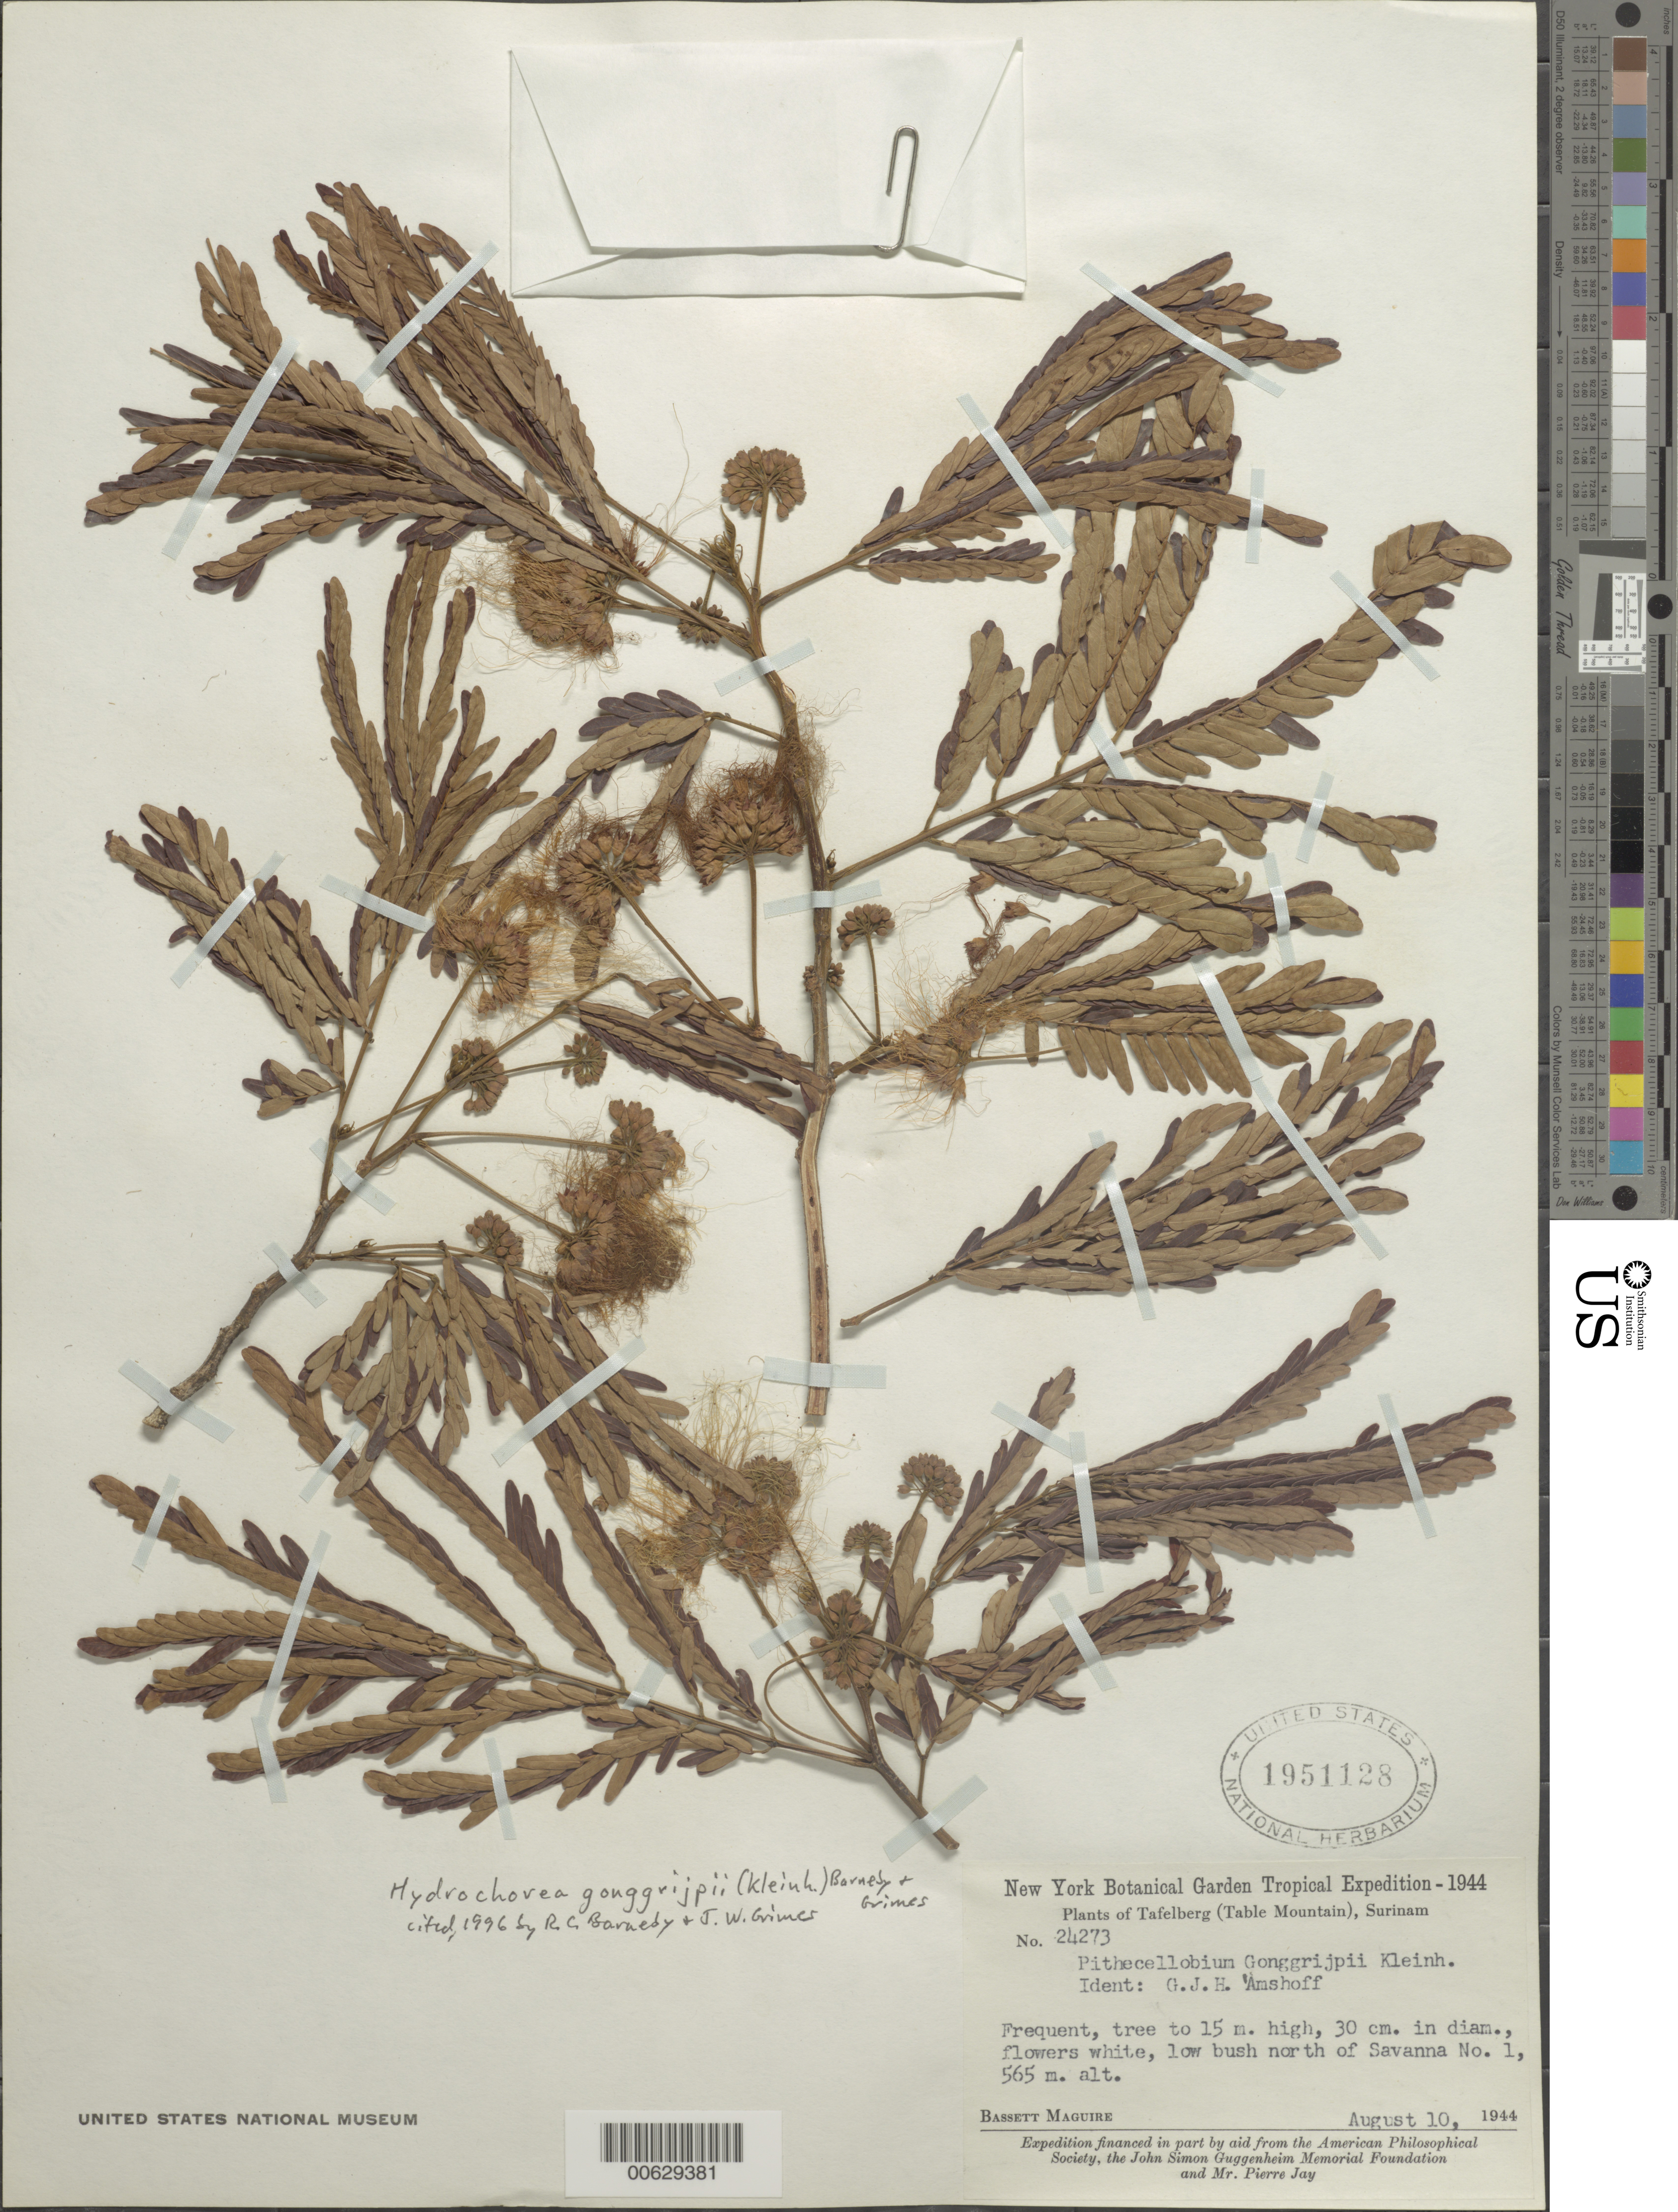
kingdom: Plantae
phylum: Tracheophyta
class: Magnoliopsida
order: Fabales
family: Fabaceae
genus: Hydrochorea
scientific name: Hydrochorea gonggrijpii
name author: (Kleinhoonte) Barneby & J.W. Grimes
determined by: Barneby, R. C.; Grimes, J. W.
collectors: B. Maguire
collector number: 24273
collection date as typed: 10-Aug-44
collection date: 1944-08-10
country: Suriname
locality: Tafelberg (Table Mountain), Savanna I, N of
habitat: Low bush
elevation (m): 565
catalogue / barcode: US 1951128